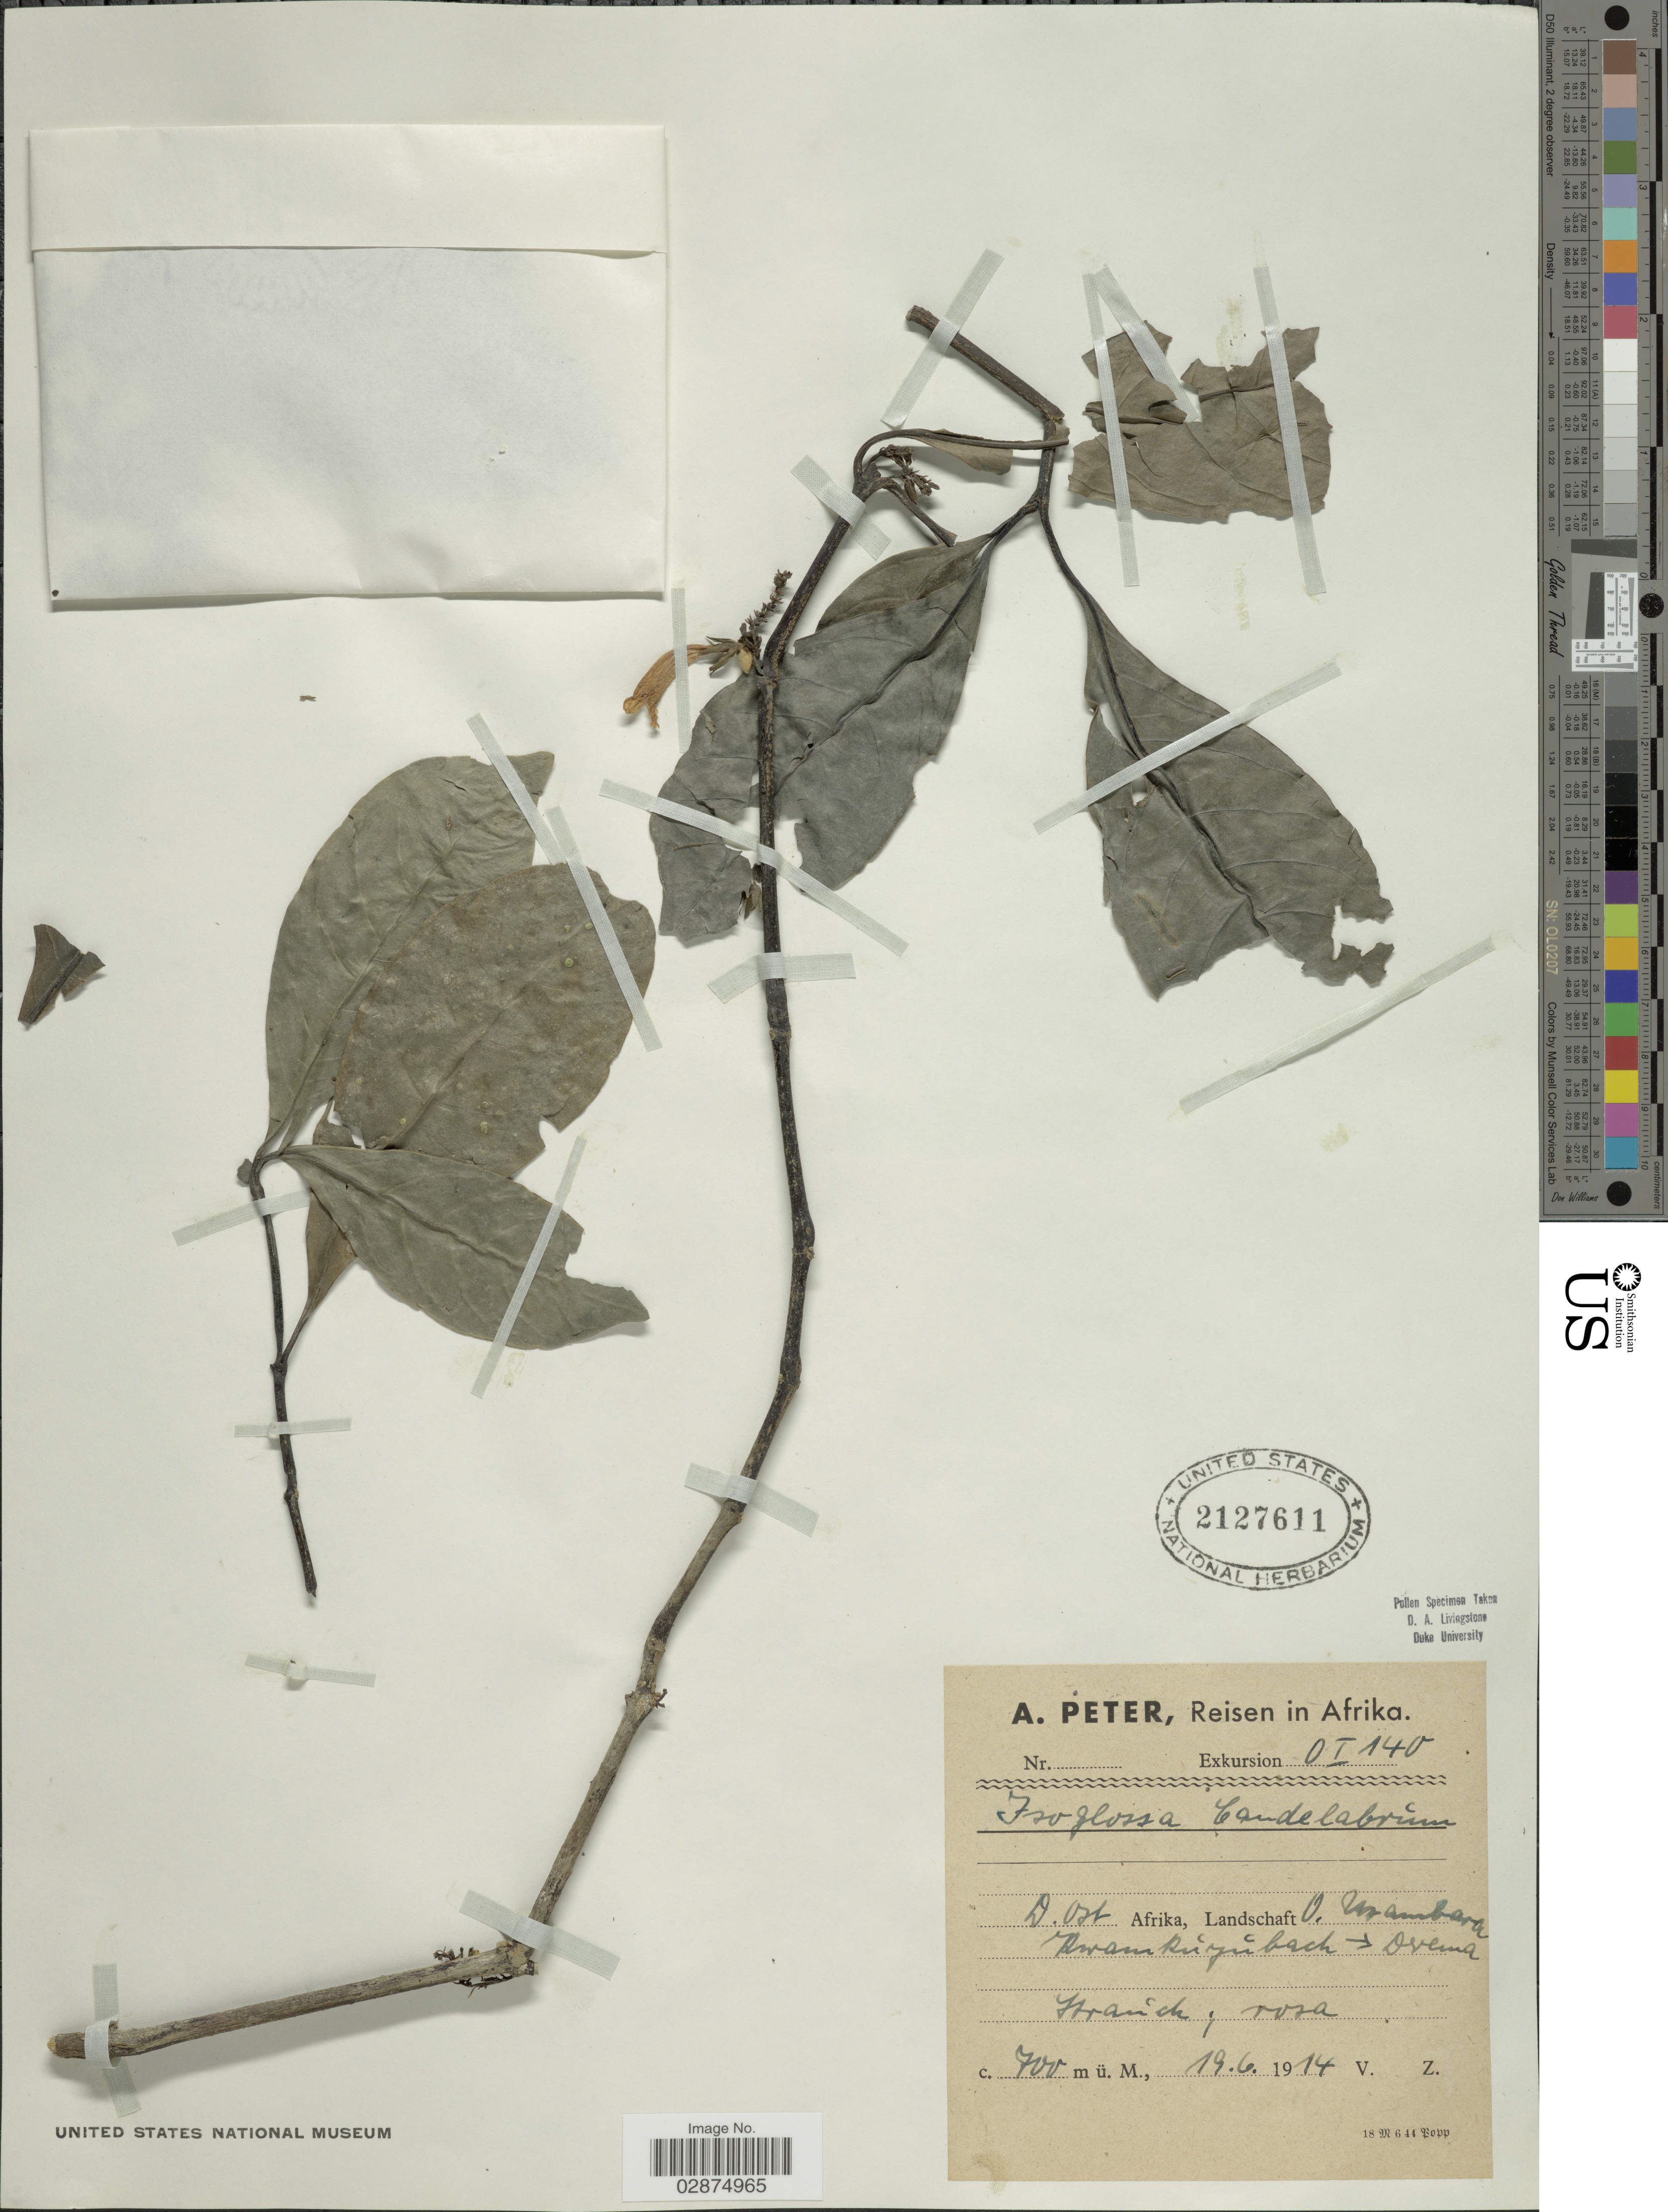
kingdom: Plantae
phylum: Tracheophyta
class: Magnoliopsida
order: Lamiales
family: Acanthaceae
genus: Isoglossa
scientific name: Isoglossa candelabrum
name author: Lindau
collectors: A. Peter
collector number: OI140 ?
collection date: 1914-06-19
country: Tanzania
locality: D. Ost Afrika, Landschaft O. Usambara. Kwamkuyubach [to] Derema.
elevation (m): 700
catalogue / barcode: US 2127611